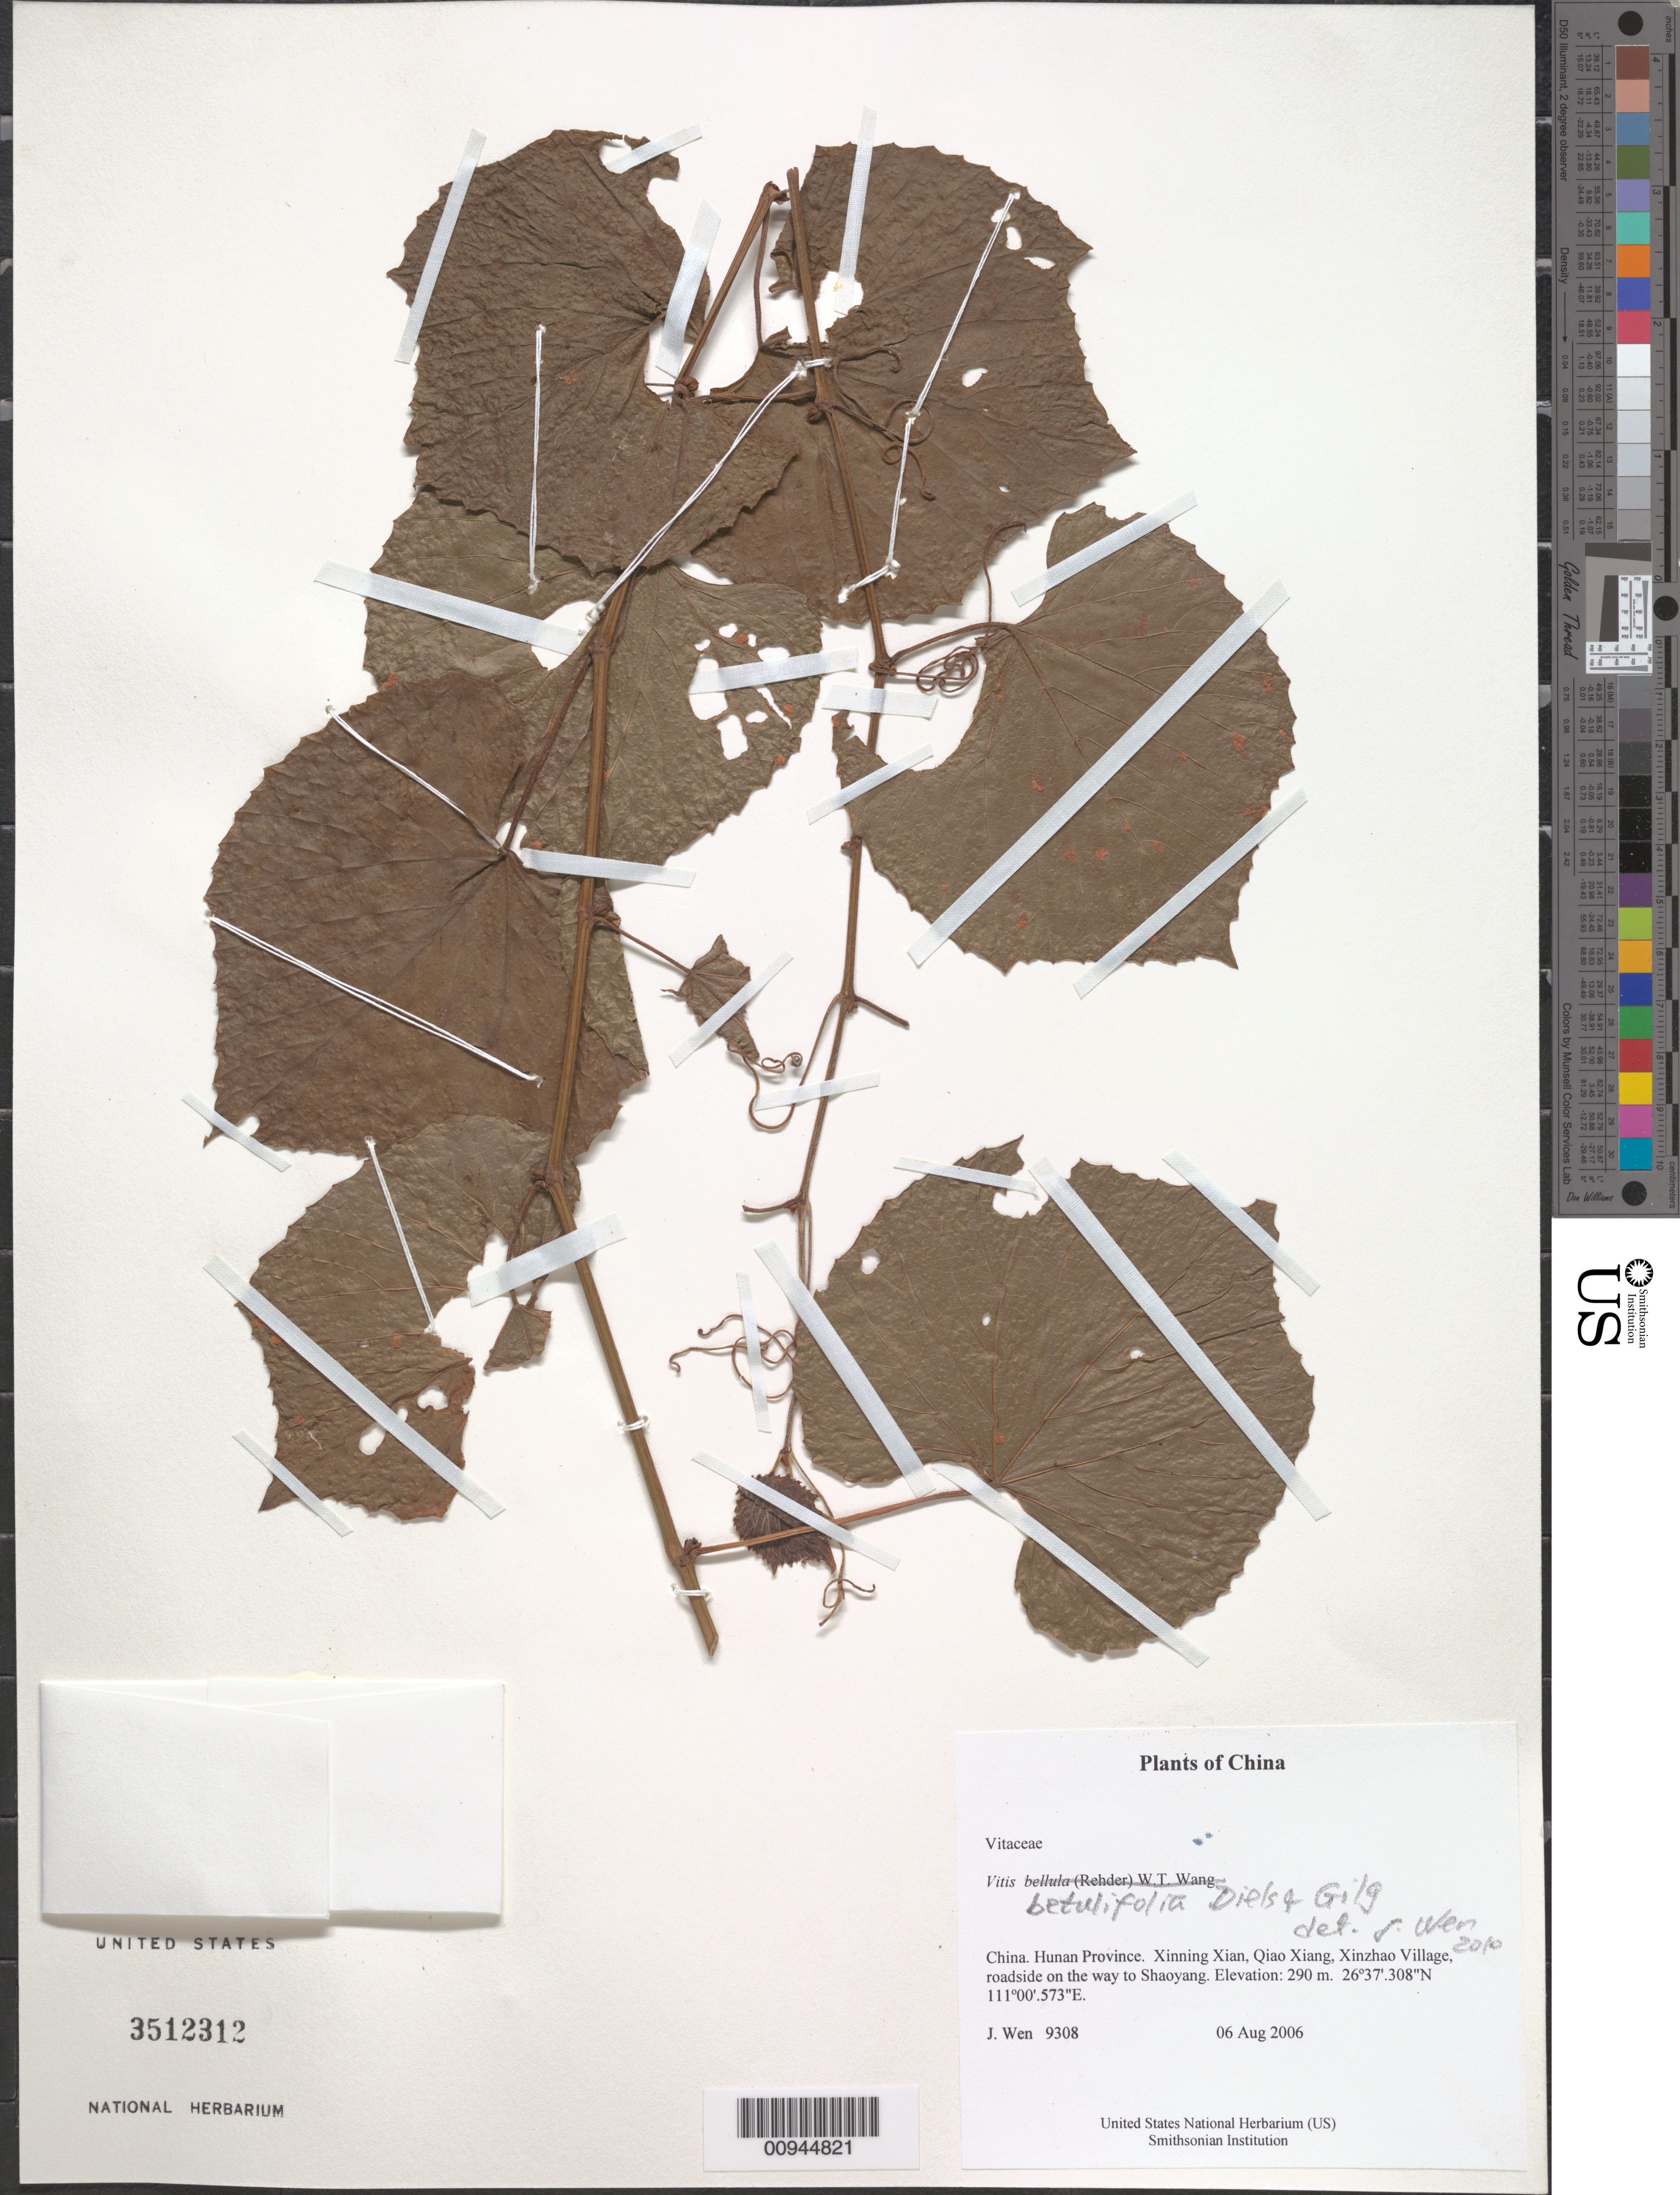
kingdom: Plantae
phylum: Tracheophyta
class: Magnoliopsida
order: Vitales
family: Vitaceae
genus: Vitis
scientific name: Vitis betulifolia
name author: Diels & Gilg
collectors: J. Wen & S. Wu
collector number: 9308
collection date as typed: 06 Aug 2006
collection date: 2006-08-06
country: China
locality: Hunan Province. Xinning Xian, Qiao Xiang, Xinzhao Village, roadside on the way to Shaoyang.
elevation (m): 290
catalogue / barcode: US 3512312